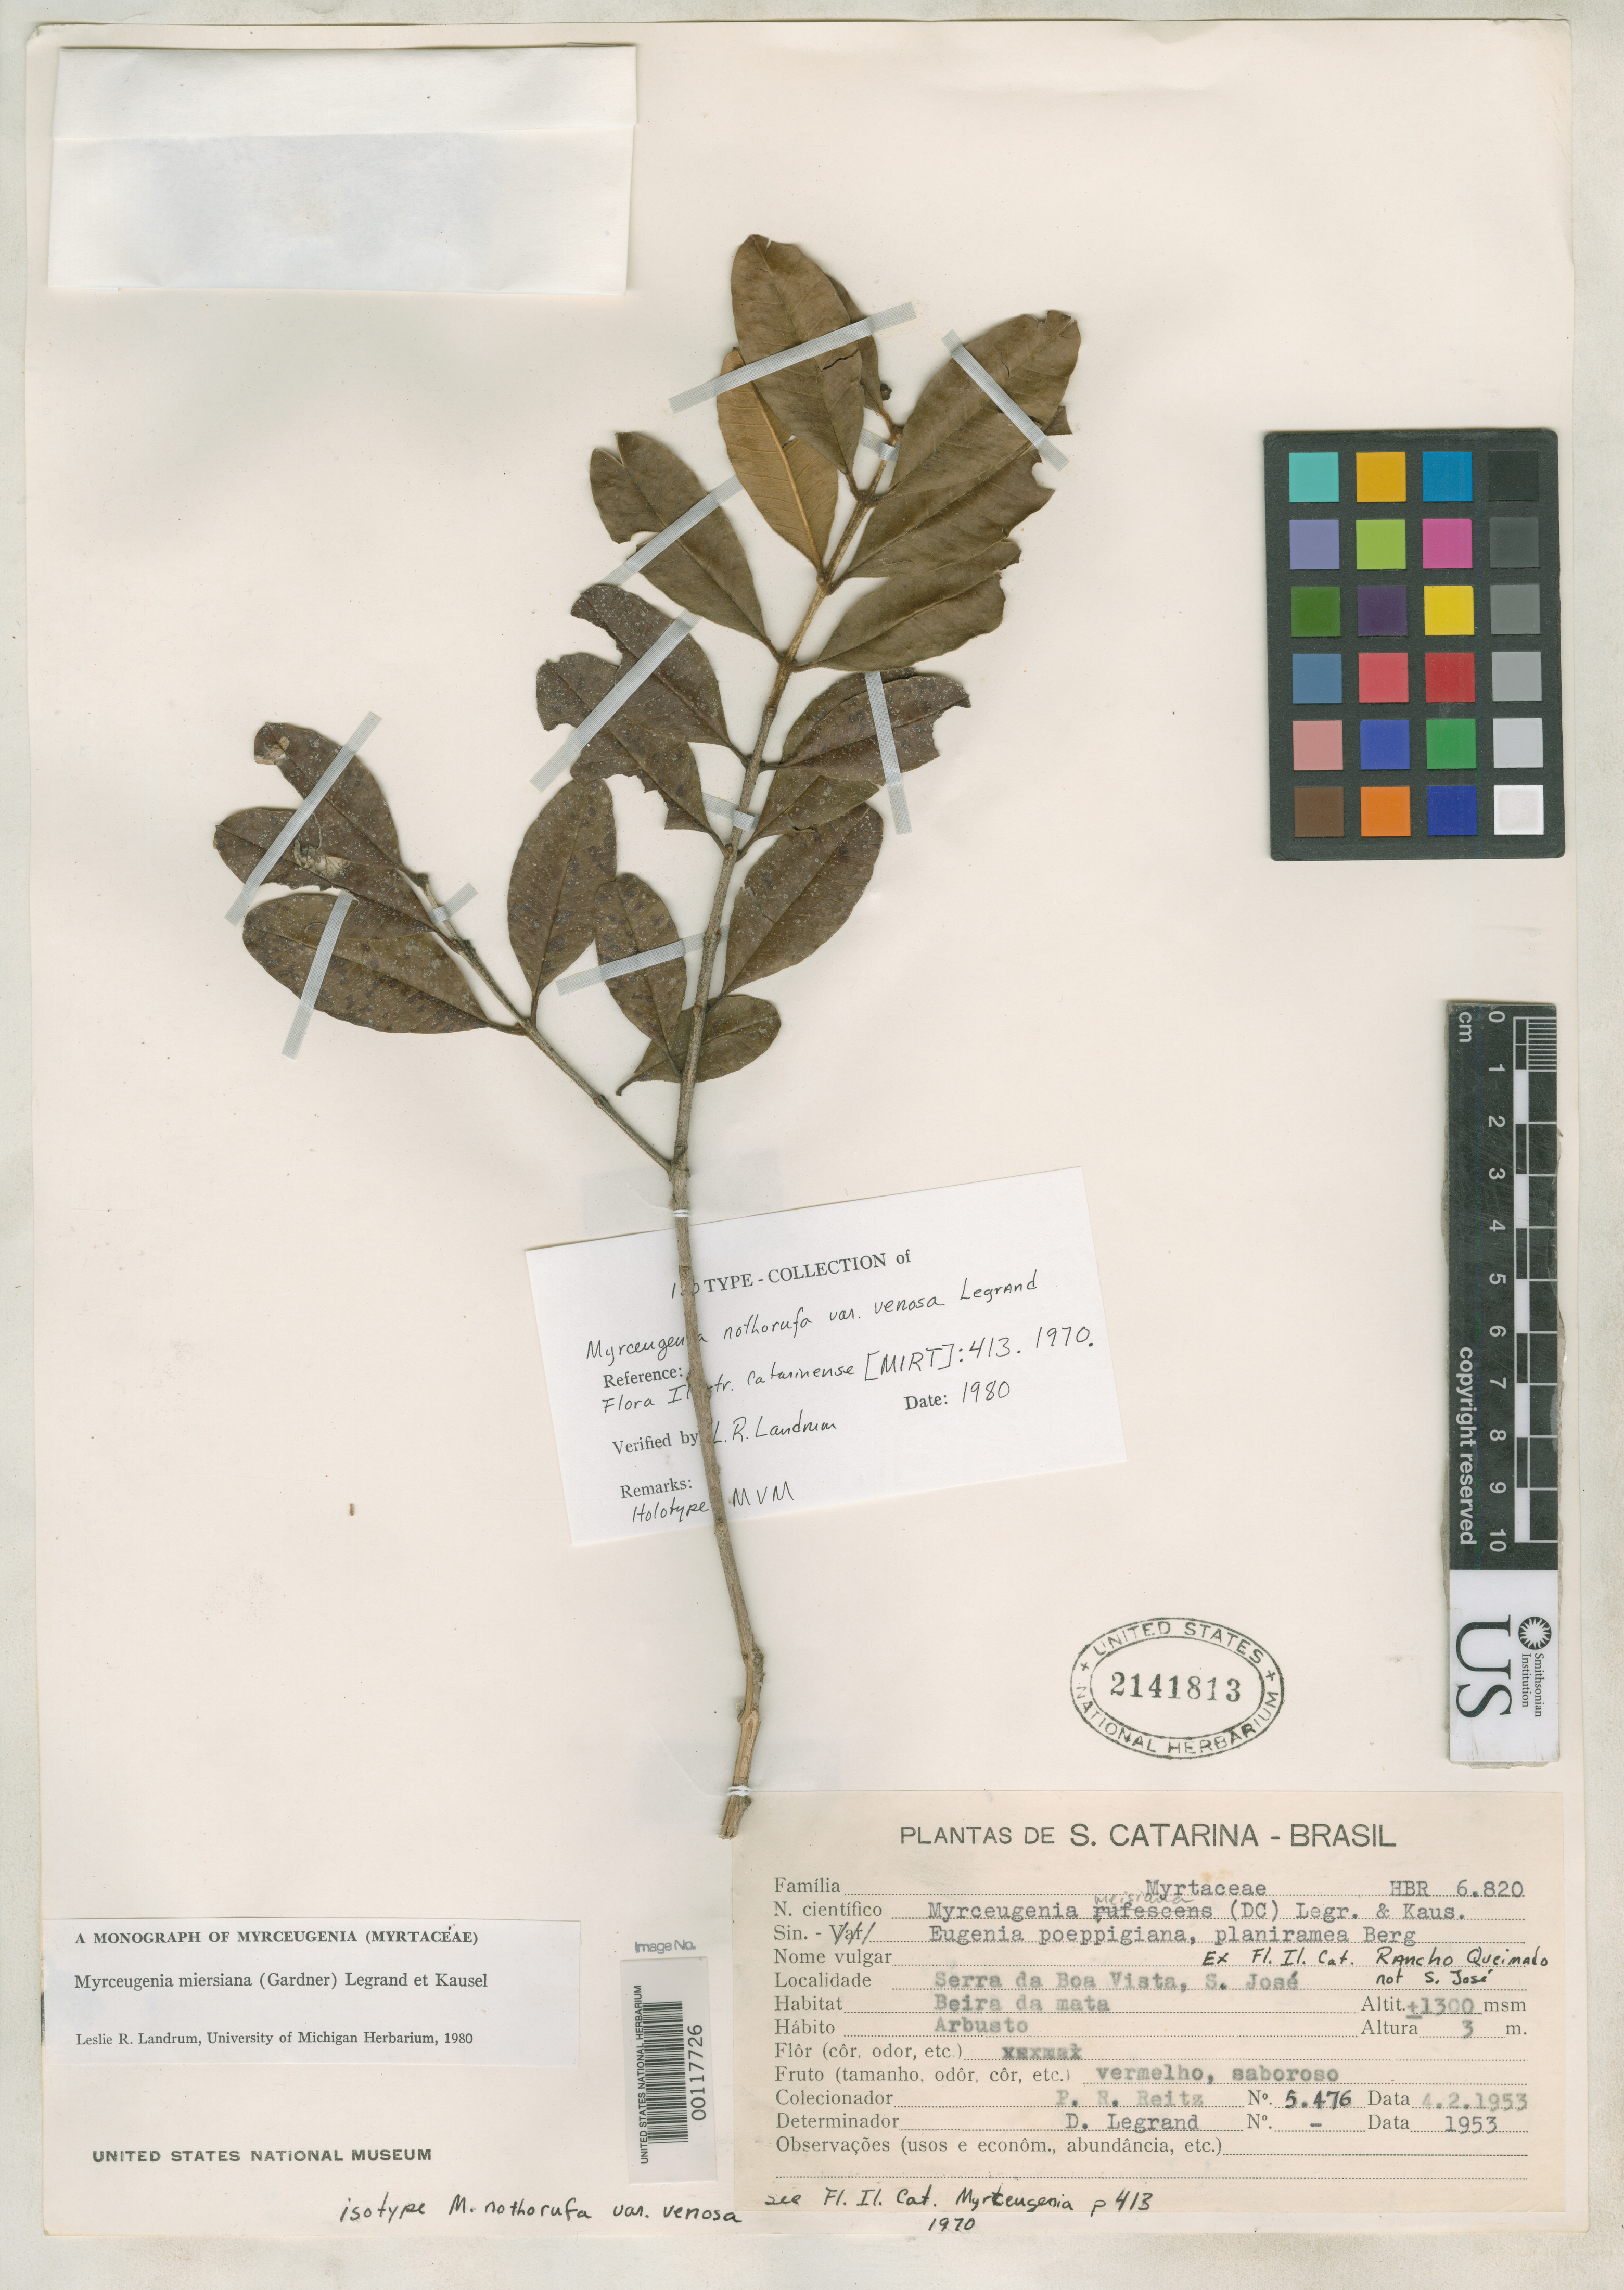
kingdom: Plantae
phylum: Tracheophyta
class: Magnoliopsida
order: Myrtales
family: Myrtaceae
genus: Myrceugenia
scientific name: Myrceugenia nothorufa var. venosa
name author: D. Legrand in D. Legrand & R.M. Klein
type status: Isotype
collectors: R. Reitz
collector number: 5476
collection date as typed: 04 Feb 1953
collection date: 1953-02-04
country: Brazil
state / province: Santa Catarina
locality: Serra da Boa Vista, San Jose.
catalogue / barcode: US 2141813